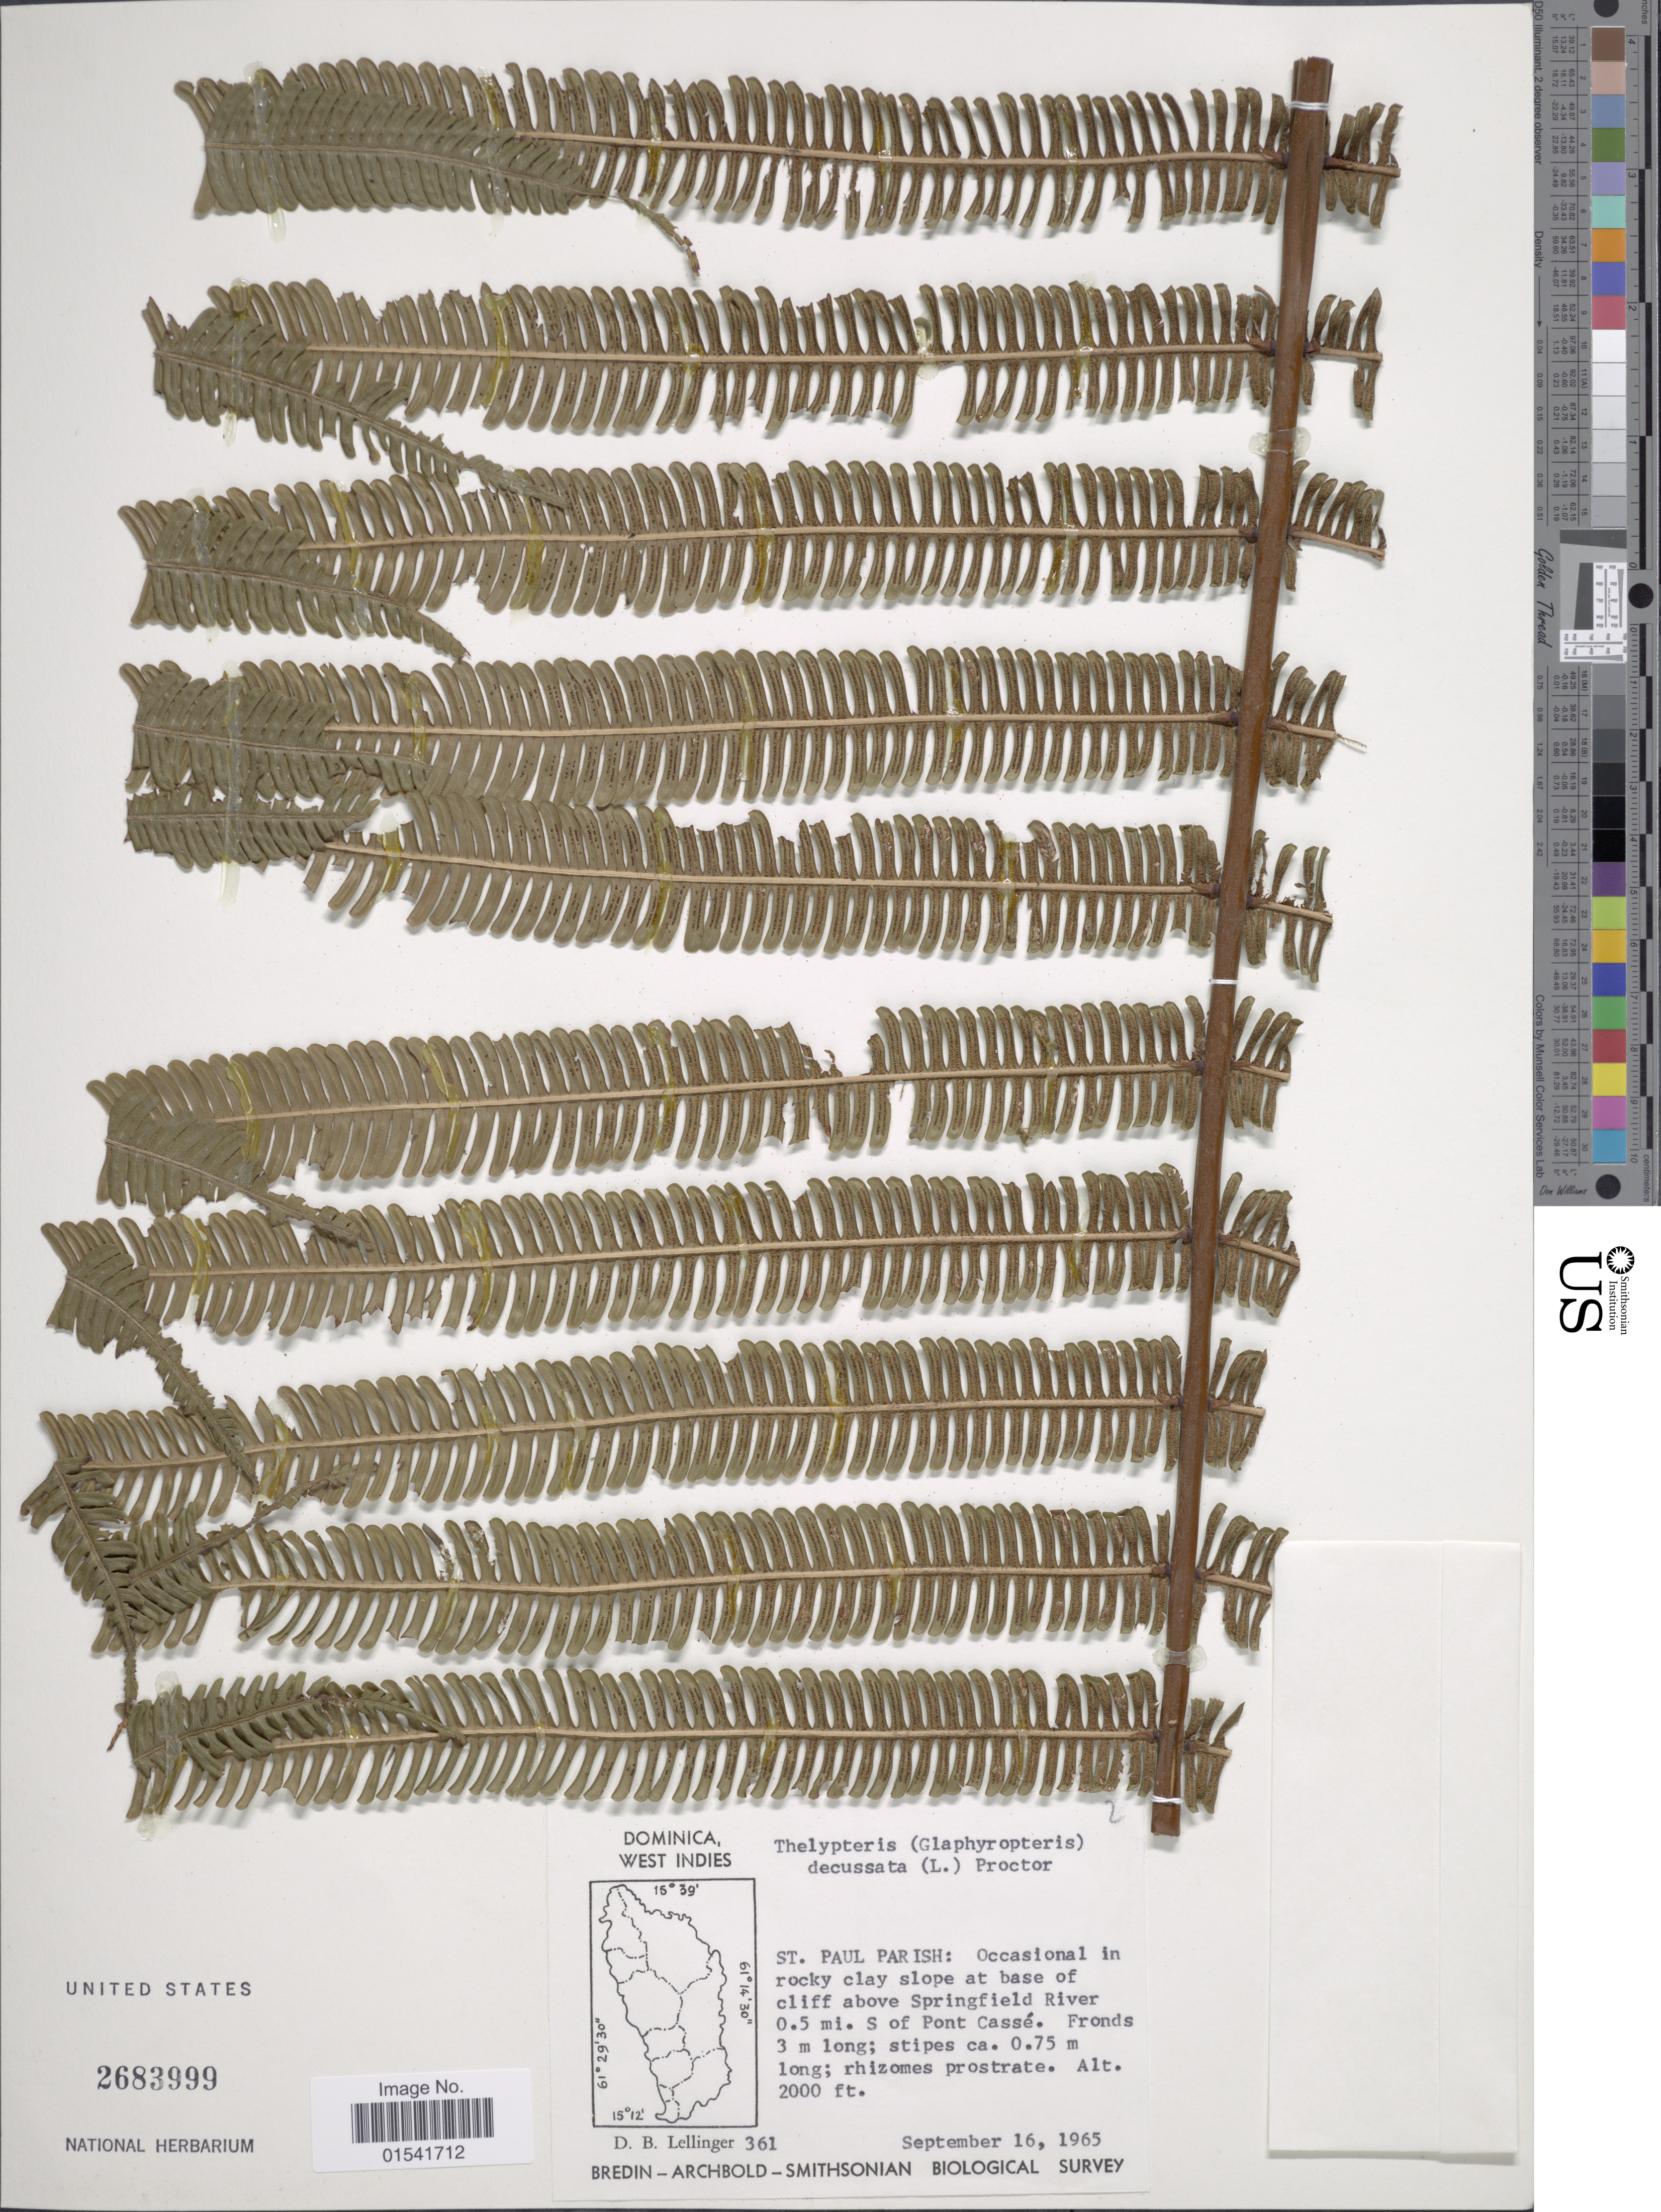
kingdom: Plantae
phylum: Tracheophyta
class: Polypodiopsida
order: Polypodiales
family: Thelypteridaceae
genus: Steiropteris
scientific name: Steiropteris decussata (L.) comb. nov., ined. 2015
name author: (L.)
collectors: D. B. Lellinger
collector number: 361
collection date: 1965-09-16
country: Dominica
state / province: St. Paul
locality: West Indies, St. Paul Parish: Occasional in rocky clay slope at cliff base above the Springfield River, 0.5 mi. S of Pont Cassé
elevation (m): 610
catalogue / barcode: US 2683999